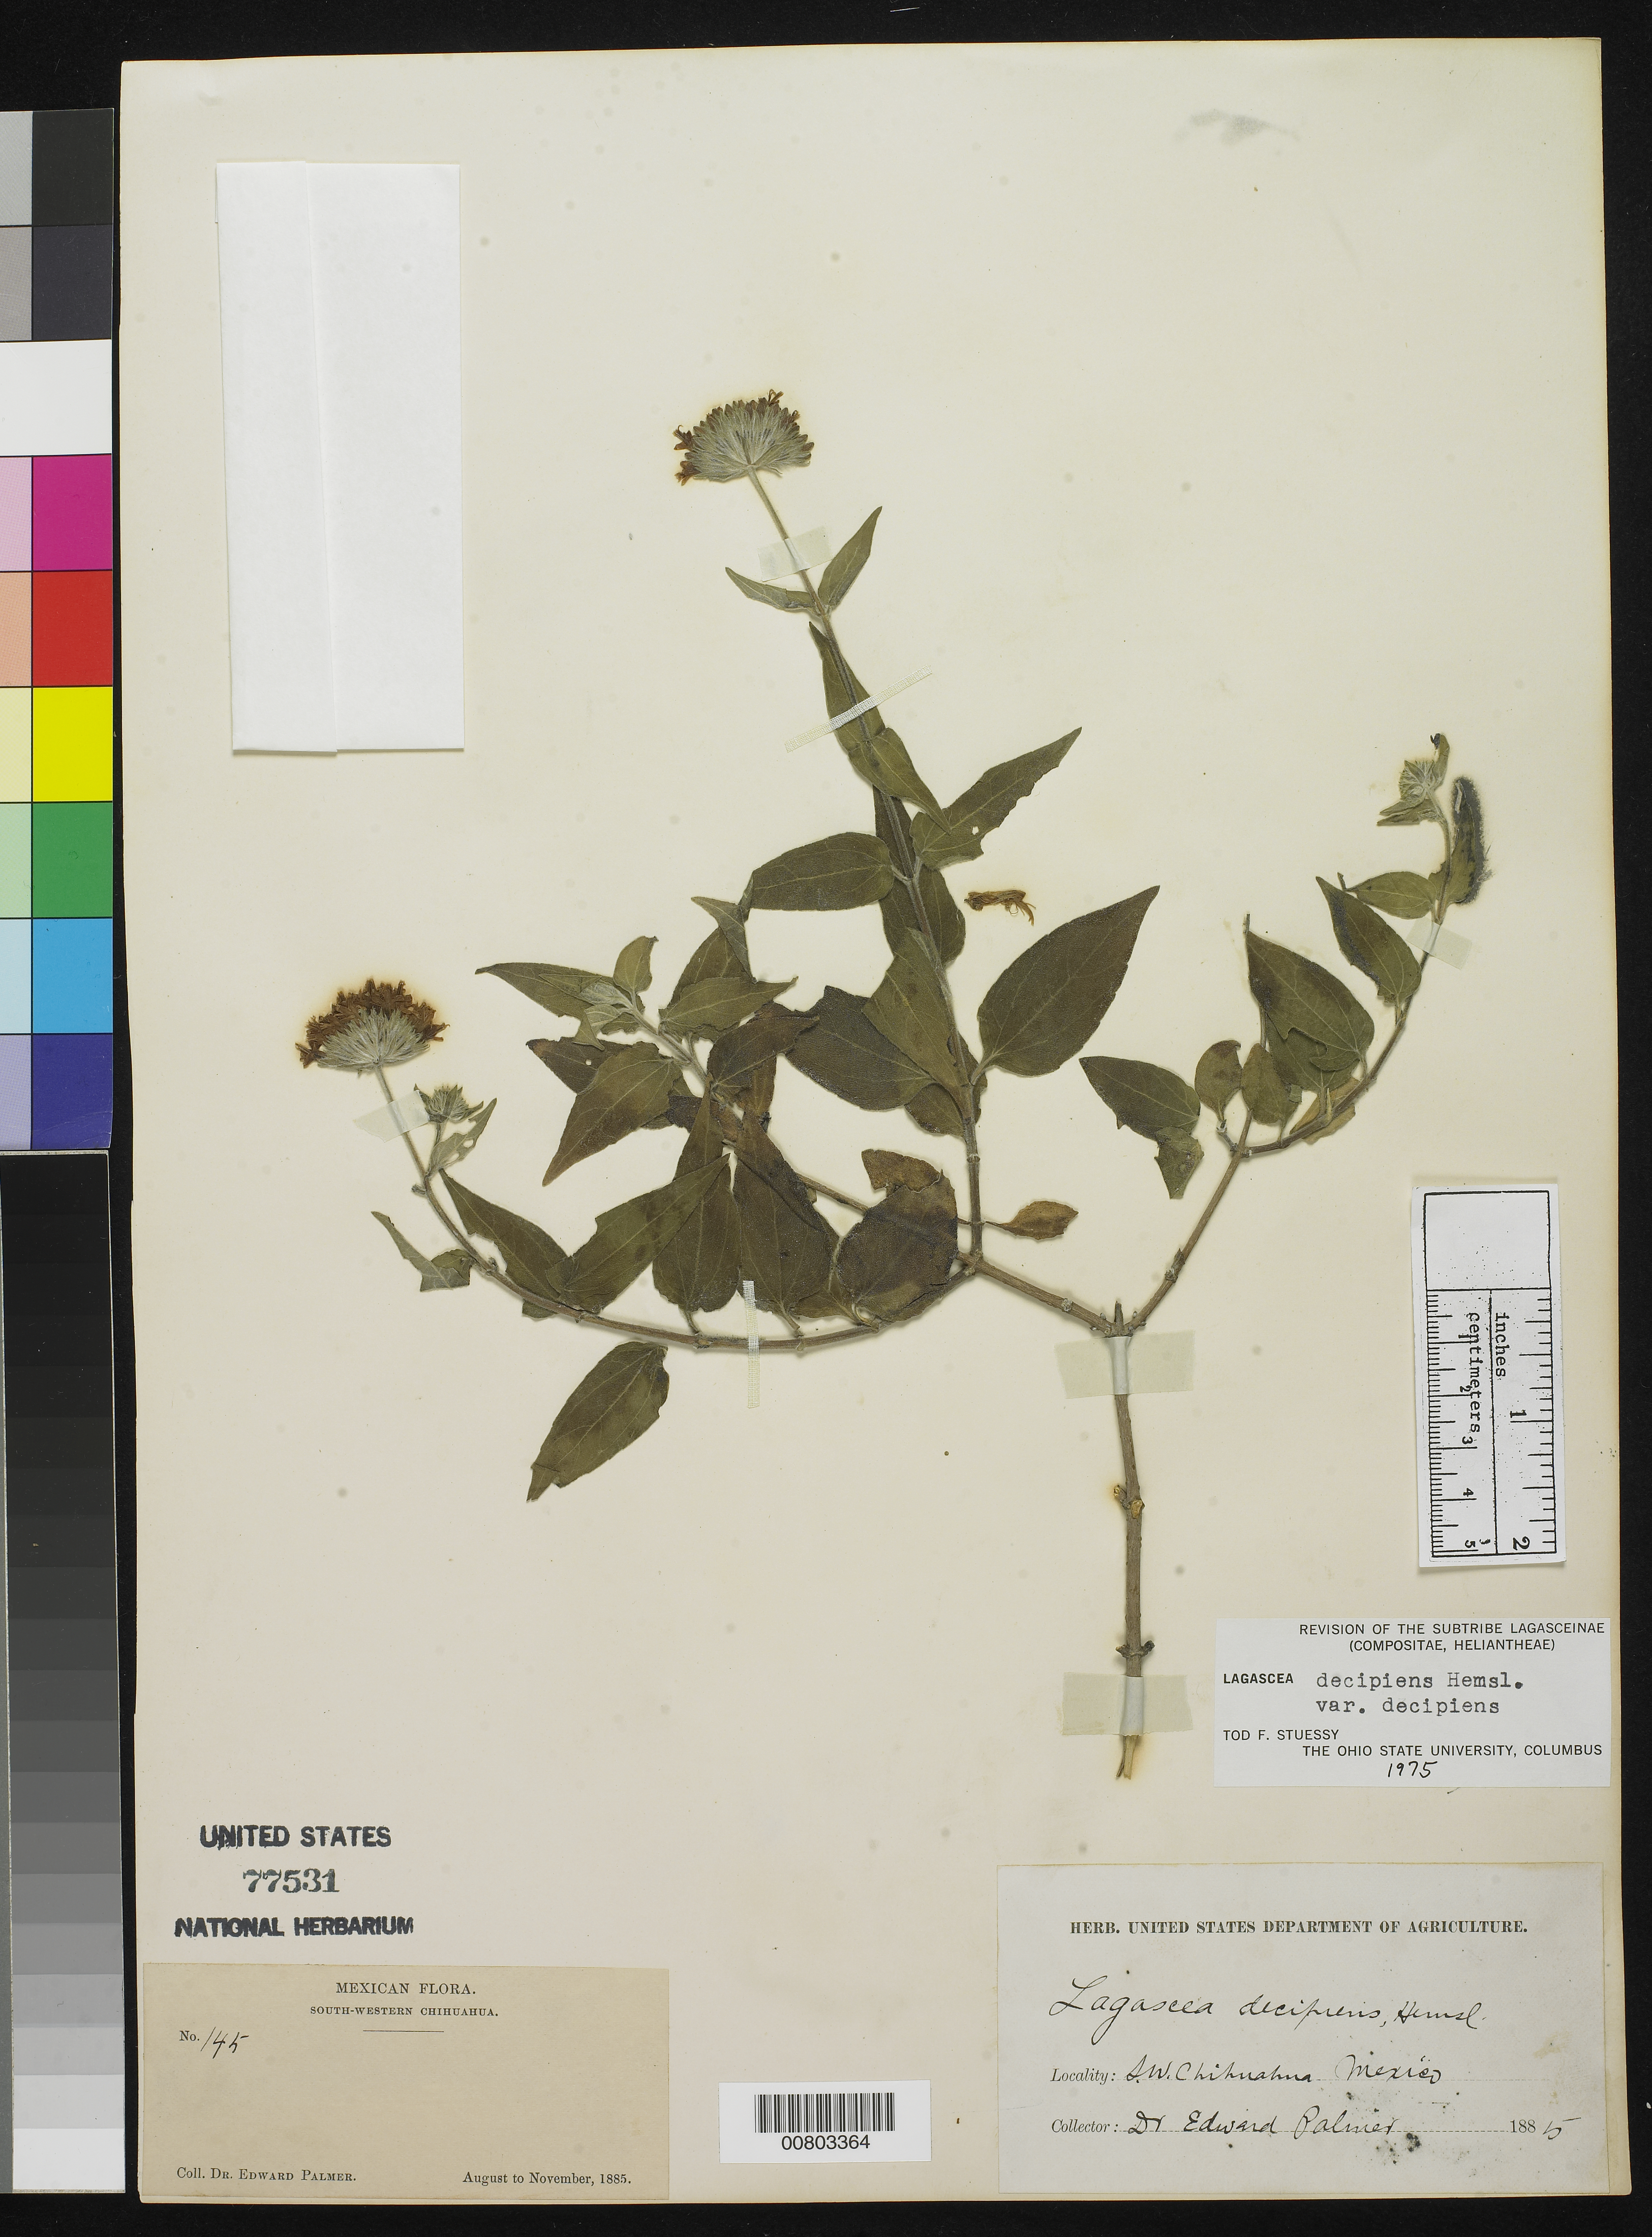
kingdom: Plantae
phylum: Tracheophyta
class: Magnoliopsida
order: Asterales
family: Asteraceae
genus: Lagascea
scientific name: Lagascea decipiens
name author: Hemsl.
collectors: E. Palmer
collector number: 145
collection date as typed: Aug 1885 to -- Nov 1885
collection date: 1885-08/1885-11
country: Mexico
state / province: Chihuahua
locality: South-Western Chihuahua.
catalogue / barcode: US 77531